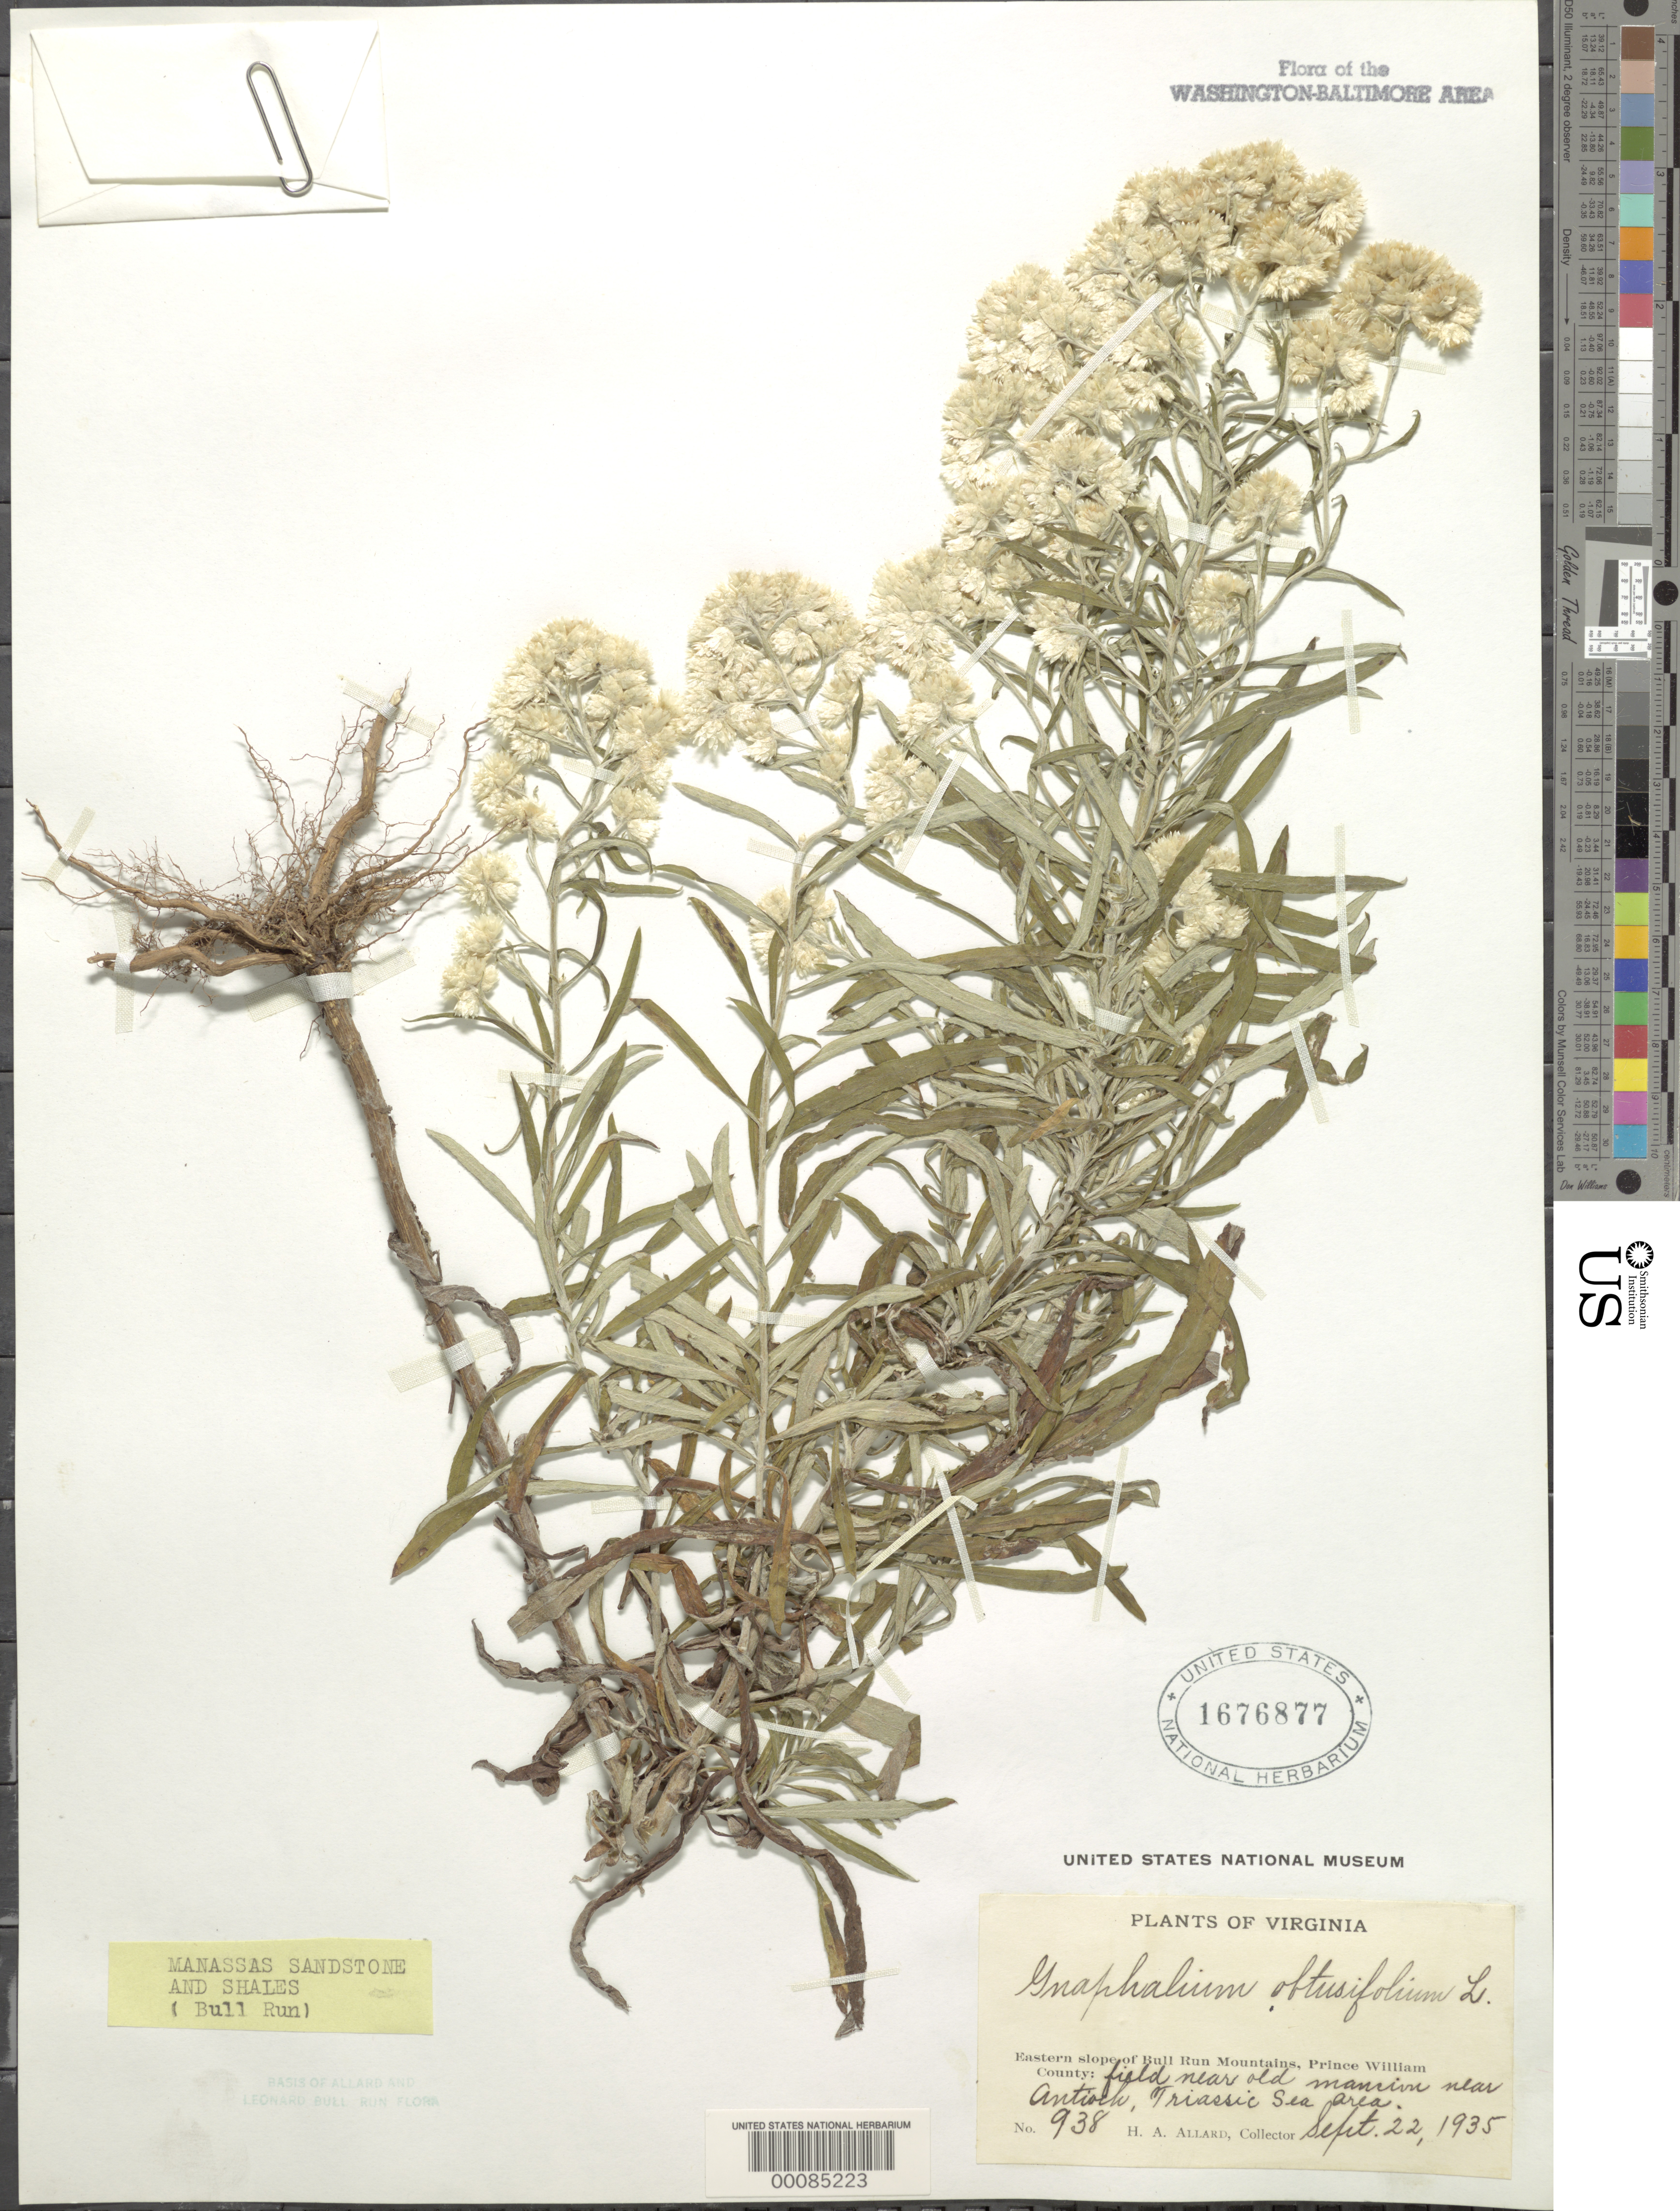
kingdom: Plantae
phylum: Tracheophyta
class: Magnoliopsida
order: Asterales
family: Asteraceae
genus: Pseudognaphalium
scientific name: Pseudognaphalium obtusifolium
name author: (L.) Hilliard & B.L. Burtt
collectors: H. A. Allard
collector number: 938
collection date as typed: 22 Sep 1935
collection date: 1935-09-22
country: United States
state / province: Virginia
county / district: Fauquier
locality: Near Antioch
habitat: Field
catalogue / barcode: US 1676877